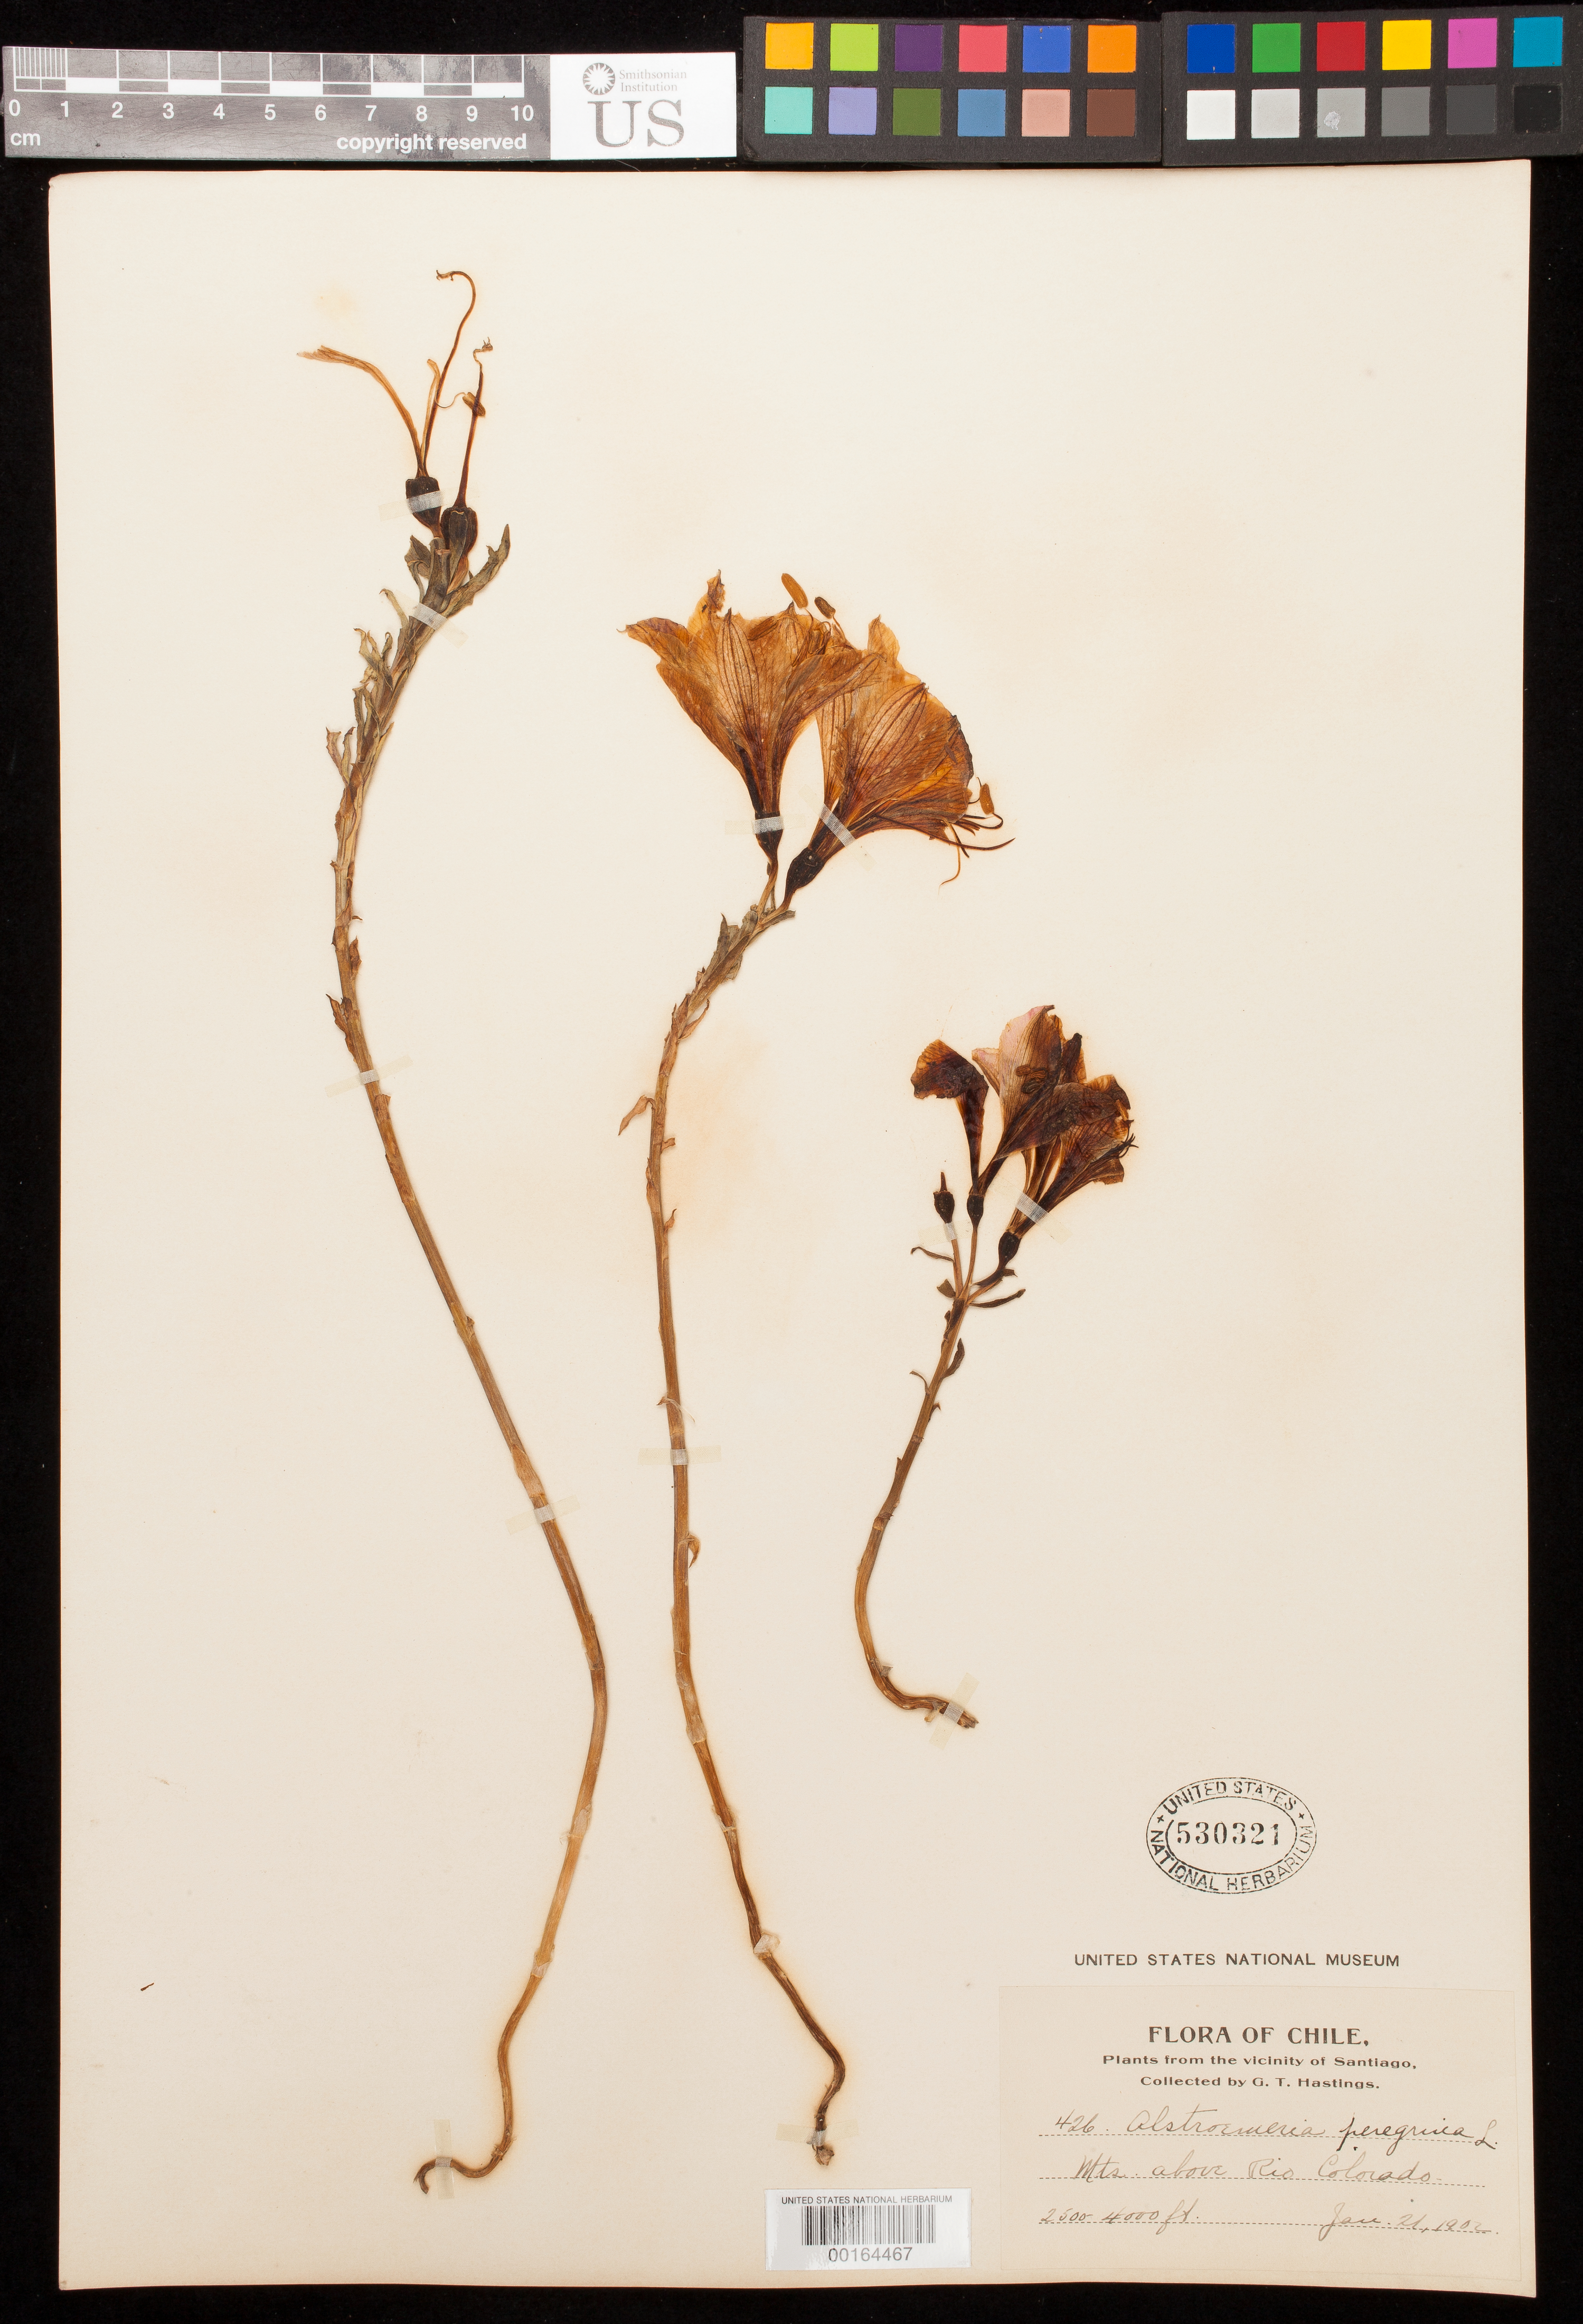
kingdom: Plantae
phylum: Tracheophyta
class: Liliopsida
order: Liliales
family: Alstroemeriaceae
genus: Alstroemeria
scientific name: Alstroemeria pelegrina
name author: L.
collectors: G. Hastings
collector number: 426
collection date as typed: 21 Jan 1902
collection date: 1902-01-21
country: Chile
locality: Mountains above rio colorado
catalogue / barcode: US 530321